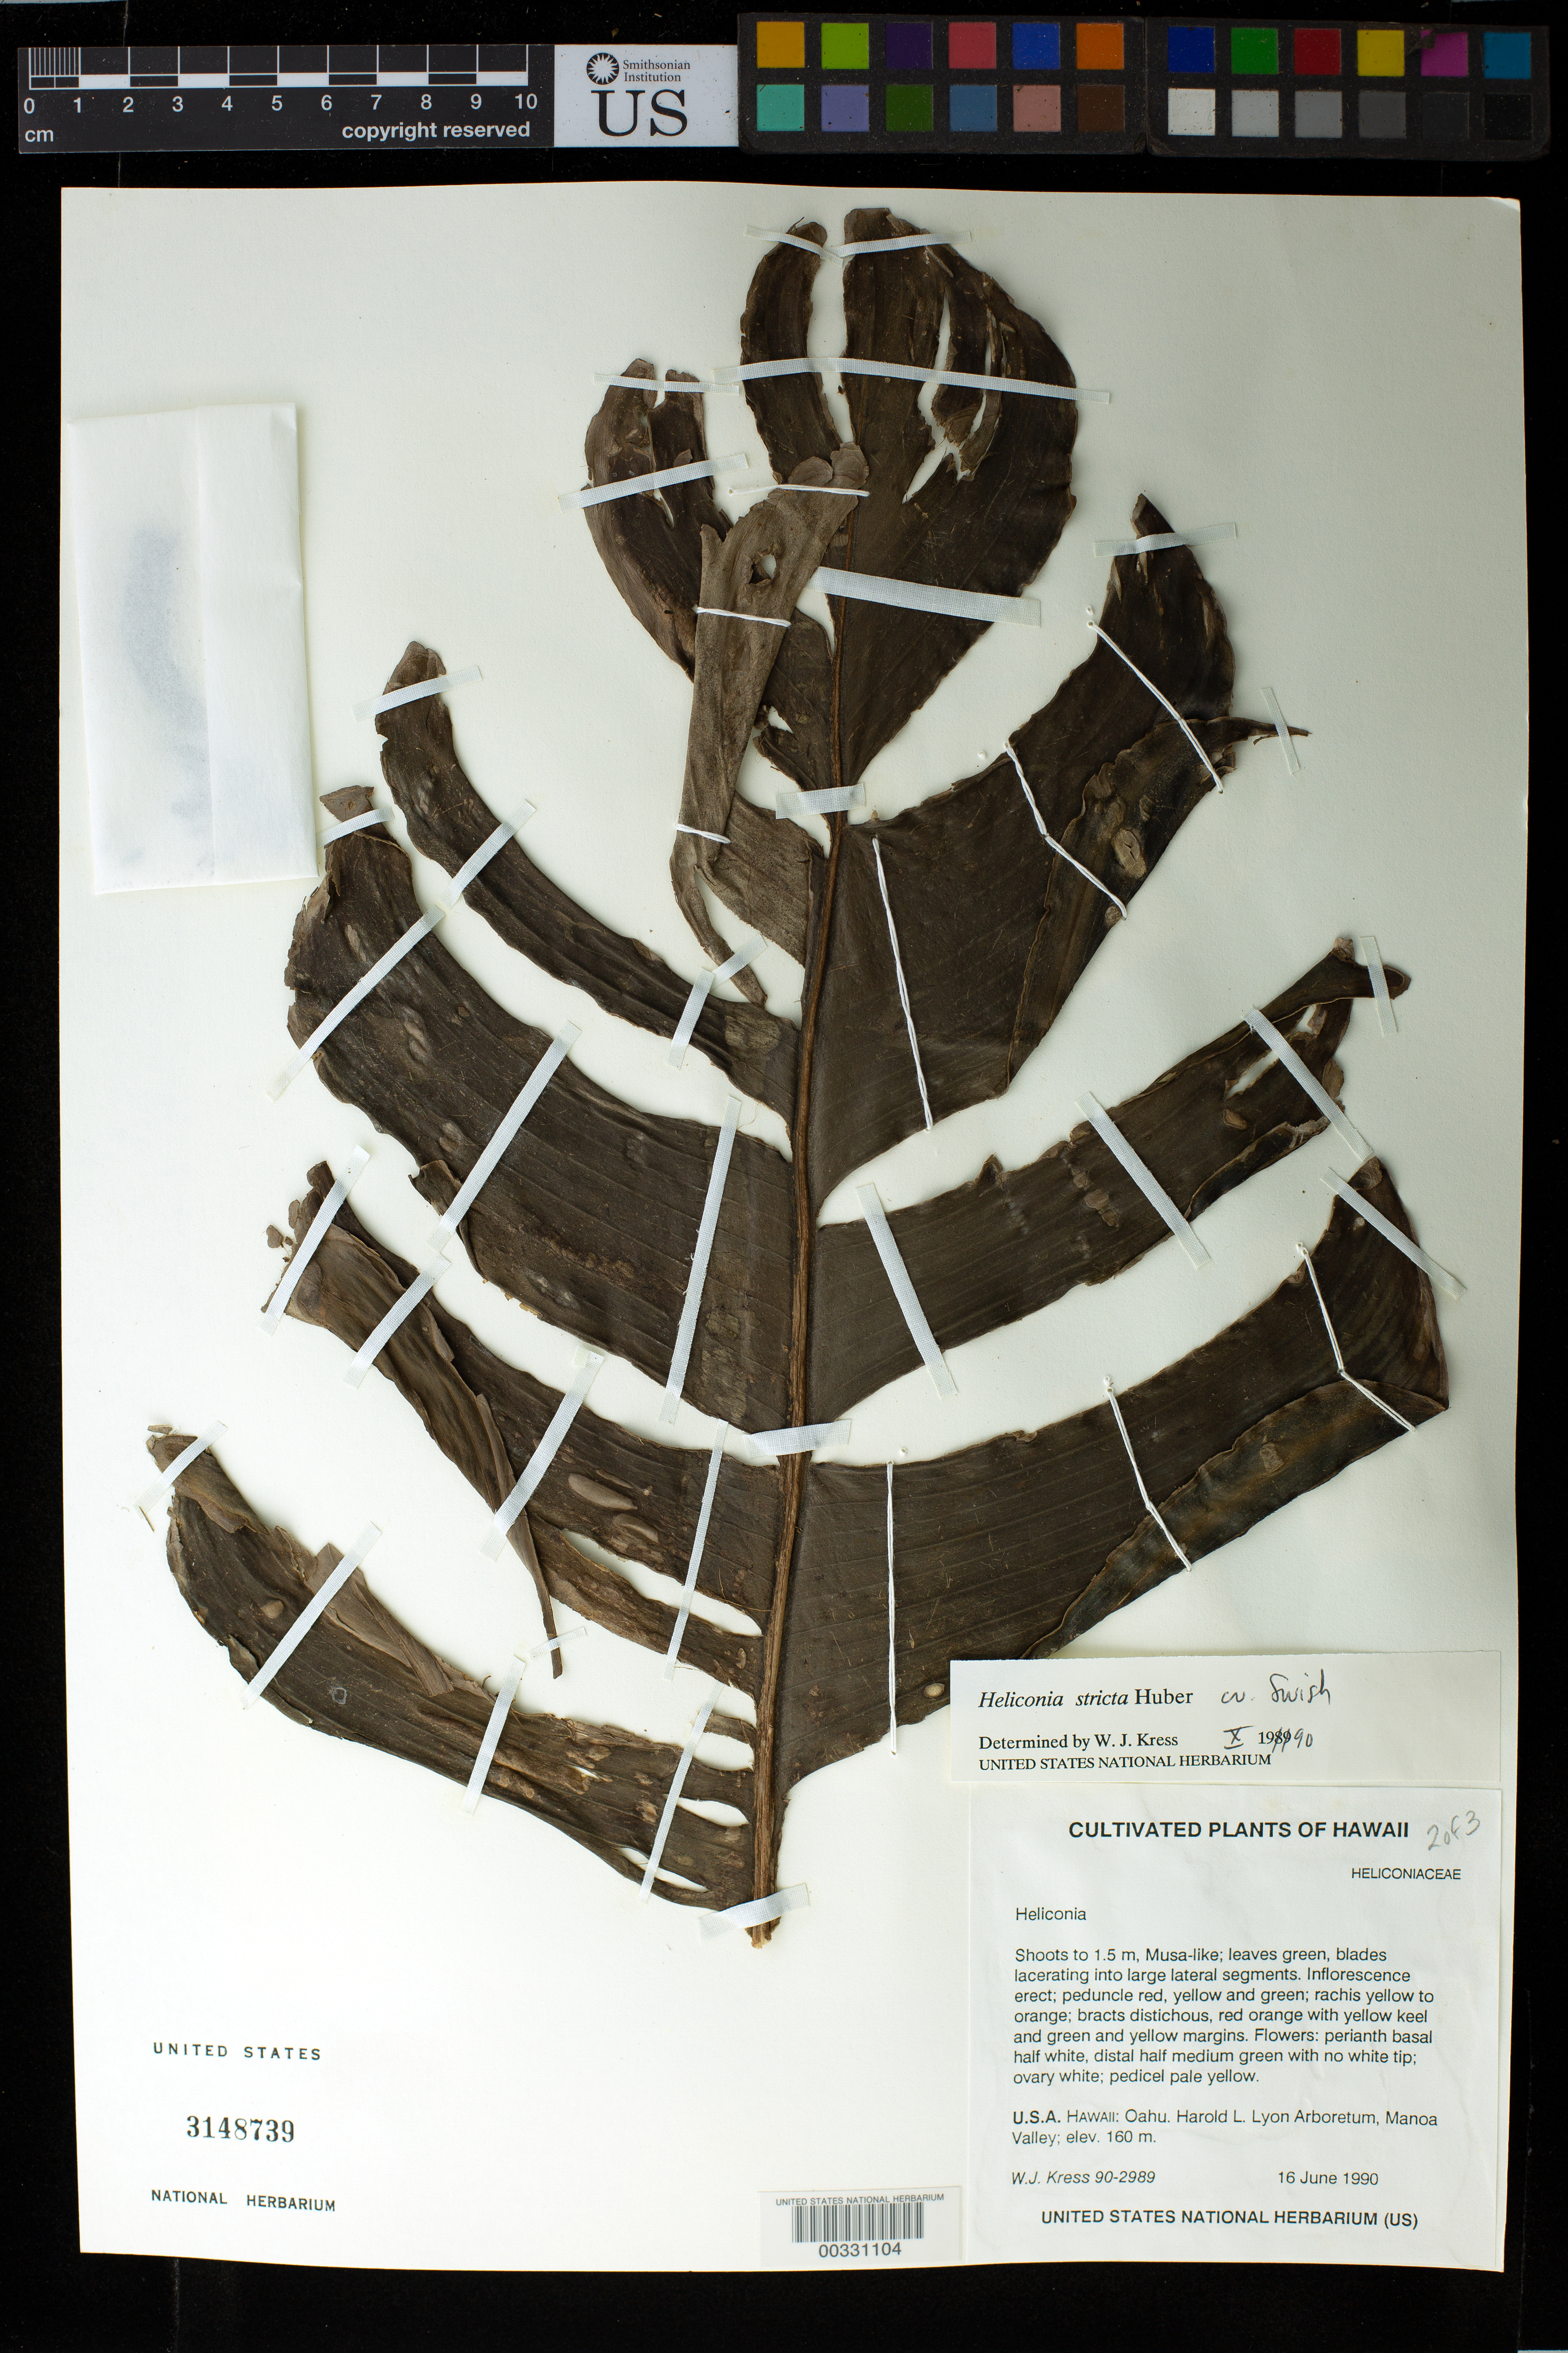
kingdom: Plantae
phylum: Tracheophyta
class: Liliopsida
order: Zingiberales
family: Heliconiaceae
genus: Heliconia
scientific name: Heliconia stricta 'Swish'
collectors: W. J. Kress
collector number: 90-2989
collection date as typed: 16 Jun 1990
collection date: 1990-06-16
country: United States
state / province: Florida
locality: Southern Florida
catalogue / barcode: US 3148739